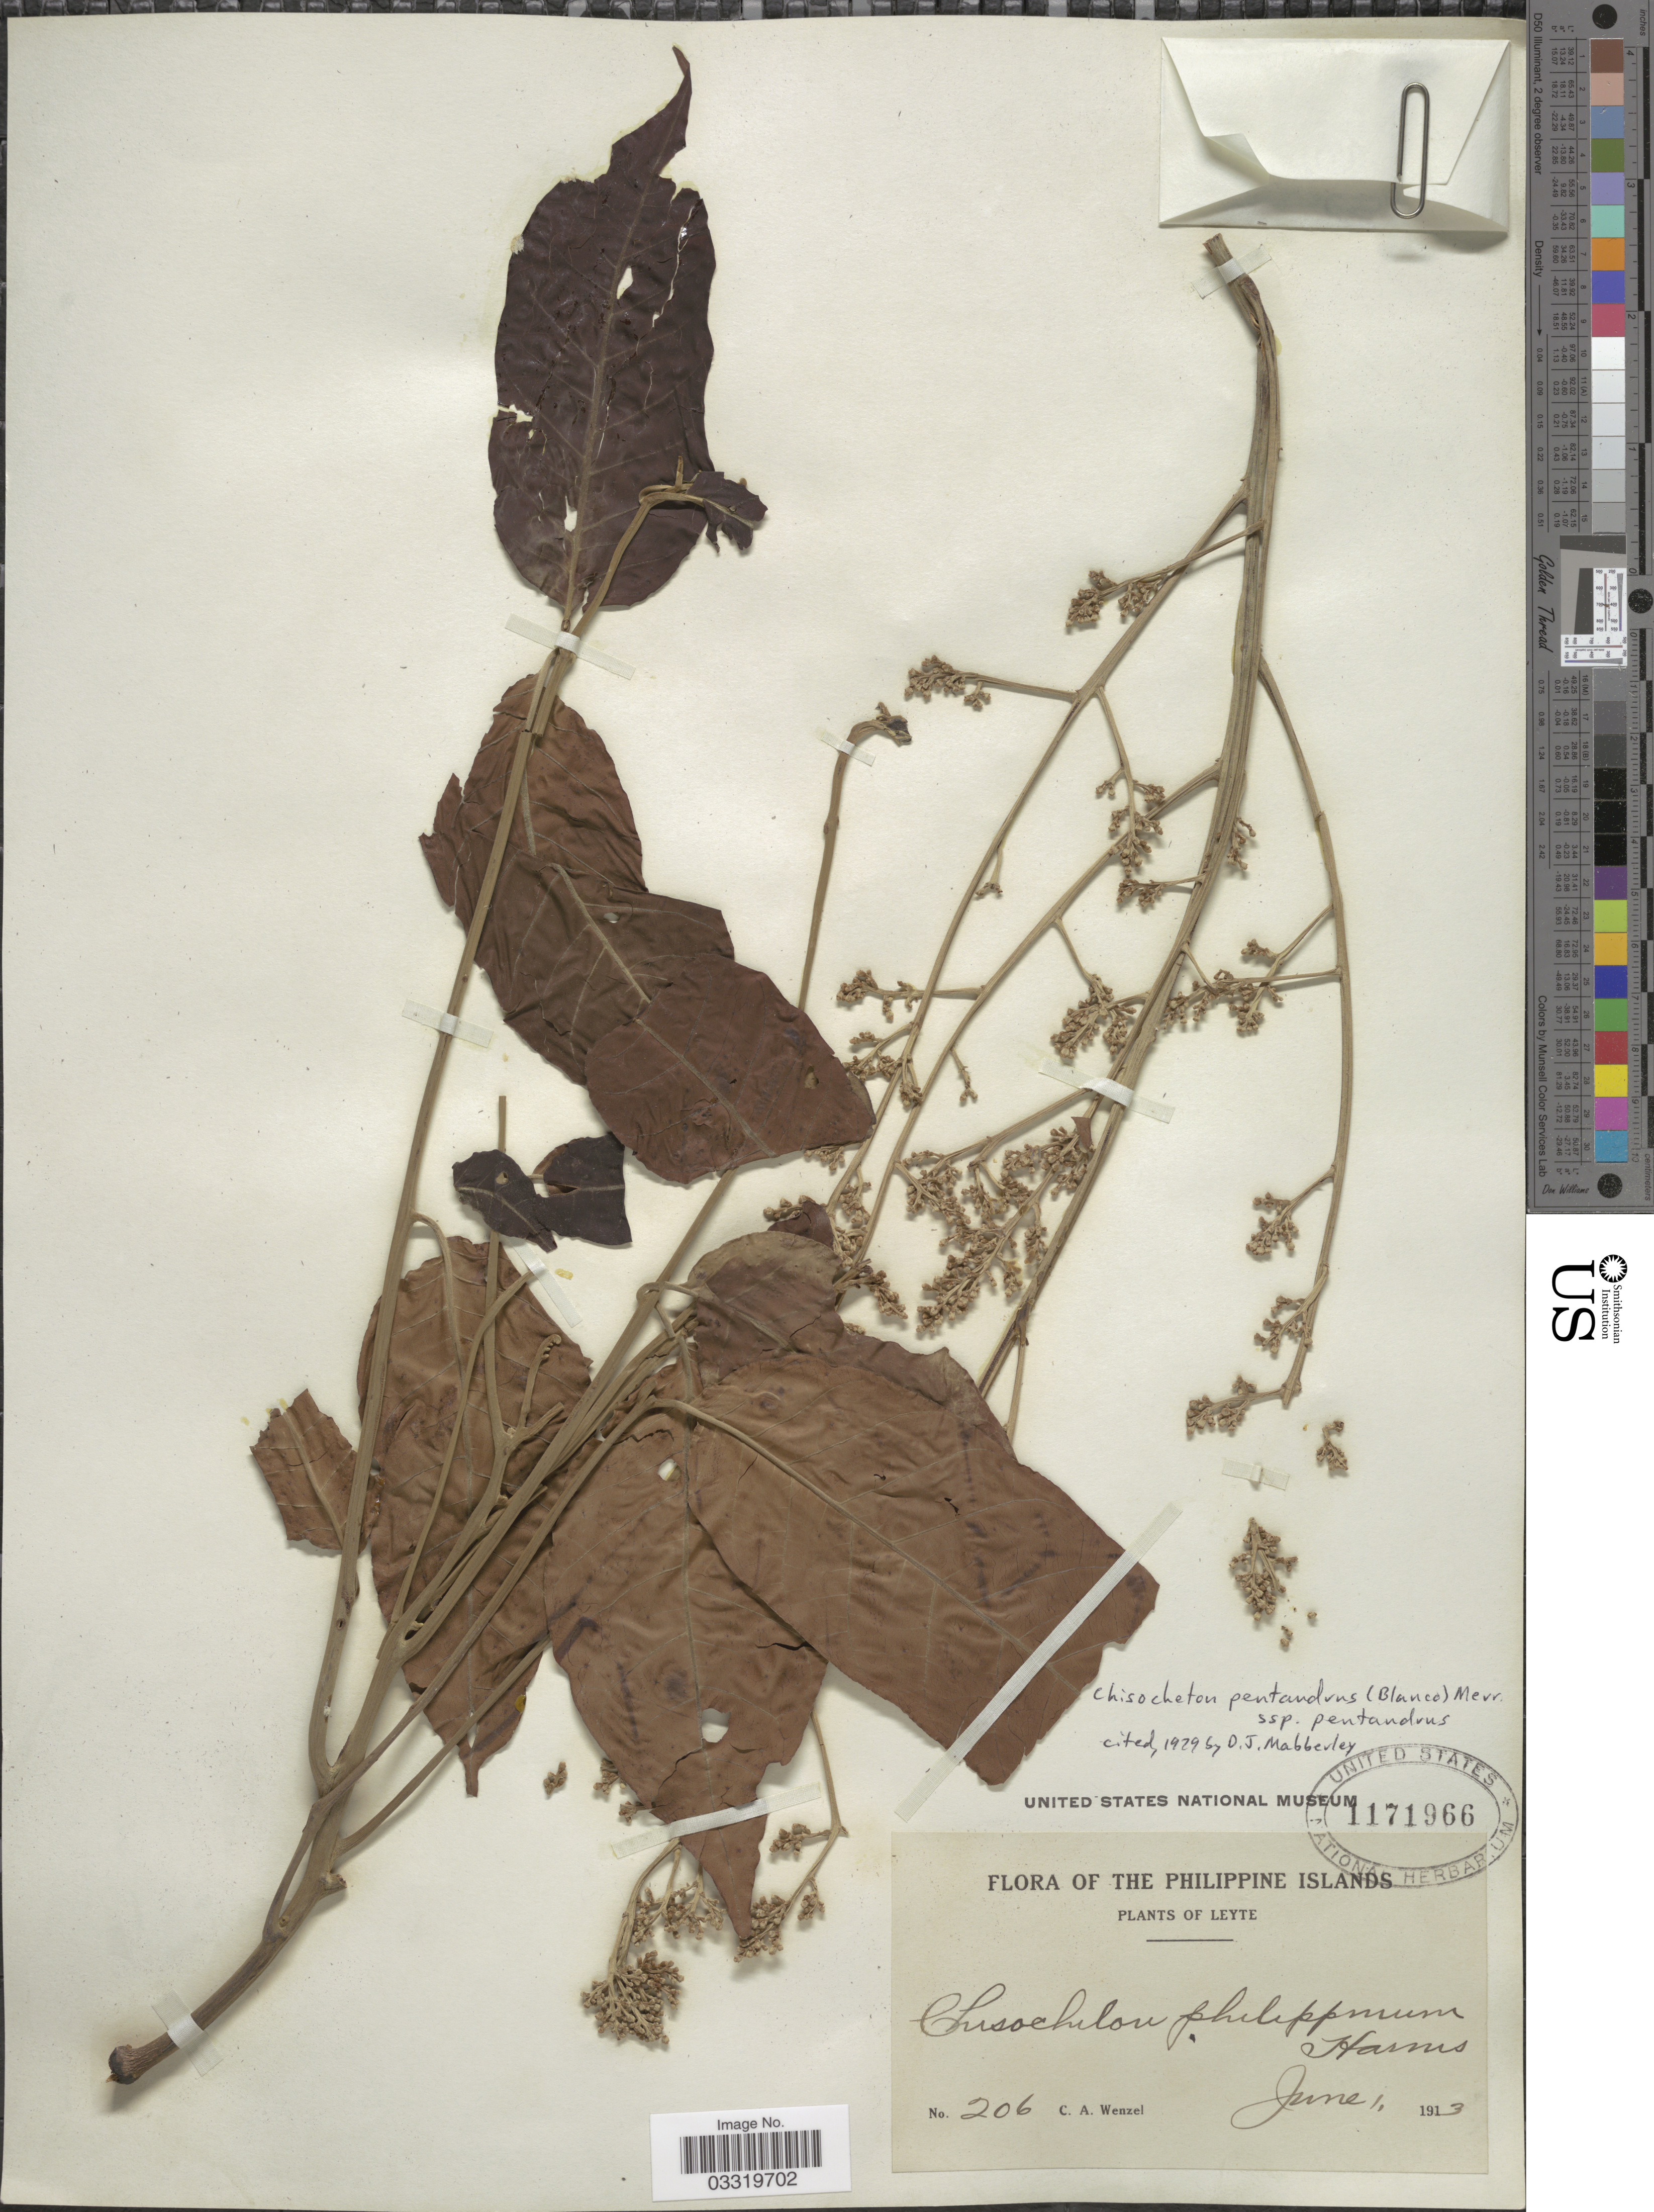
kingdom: Plantae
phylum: Tracheophyta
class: Magnoliopsida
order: Sapindales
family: Meliaceae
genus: Chisocheton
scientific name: Chisocheton pentandrus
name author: (Blanco) Merr.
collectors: C. Wenzel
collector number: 206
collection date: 1913-06-01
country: Philippines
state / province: Eastern Visayas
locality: The Philippine Islands. Leyte.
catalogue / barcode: US 1171966